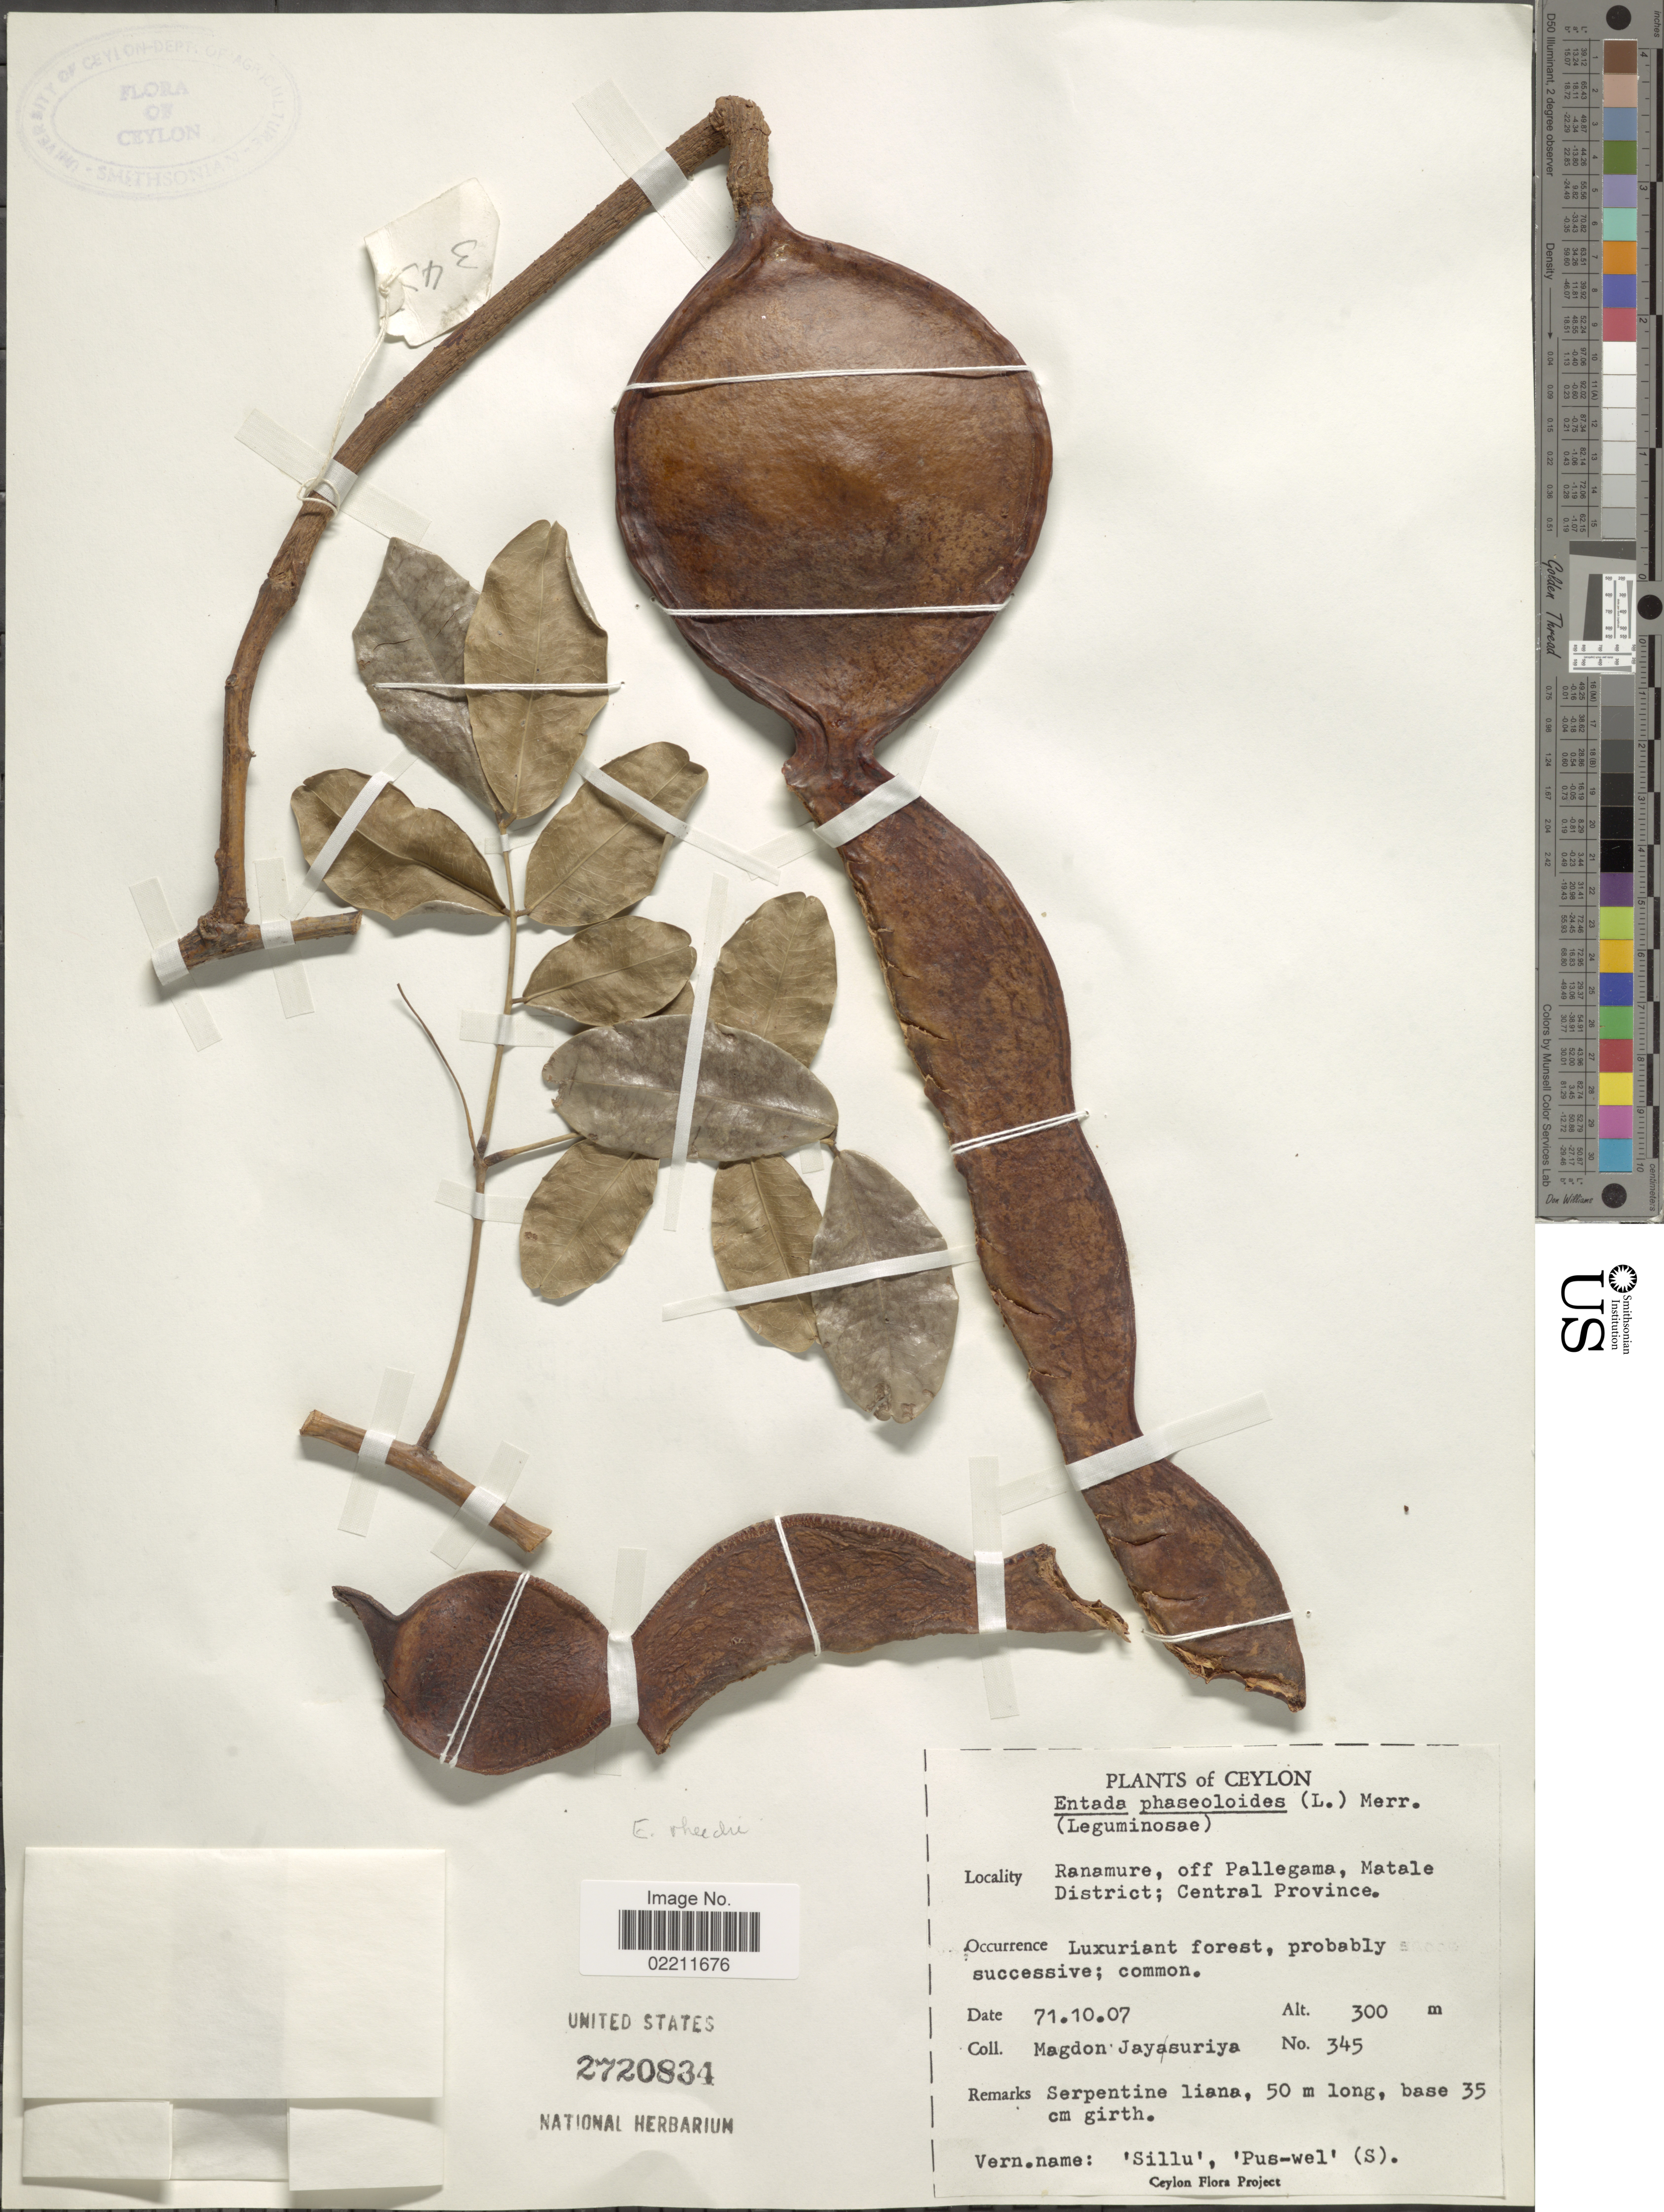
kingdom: Plantae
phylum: Tracheophyta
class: Magnoliopsida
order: Fabales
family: Fabaceae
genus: Entada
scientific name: Entada rheedei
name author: Spreng.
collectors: A. H. Jayasuriya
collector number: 345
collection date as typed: Transcribed d/m/y: 7/10/71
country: Sri Lanka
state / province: Central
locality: Ceylon, Ranamure, off Pallegama, Matale district; Central Province.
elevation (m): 300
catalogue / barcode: US 2720834